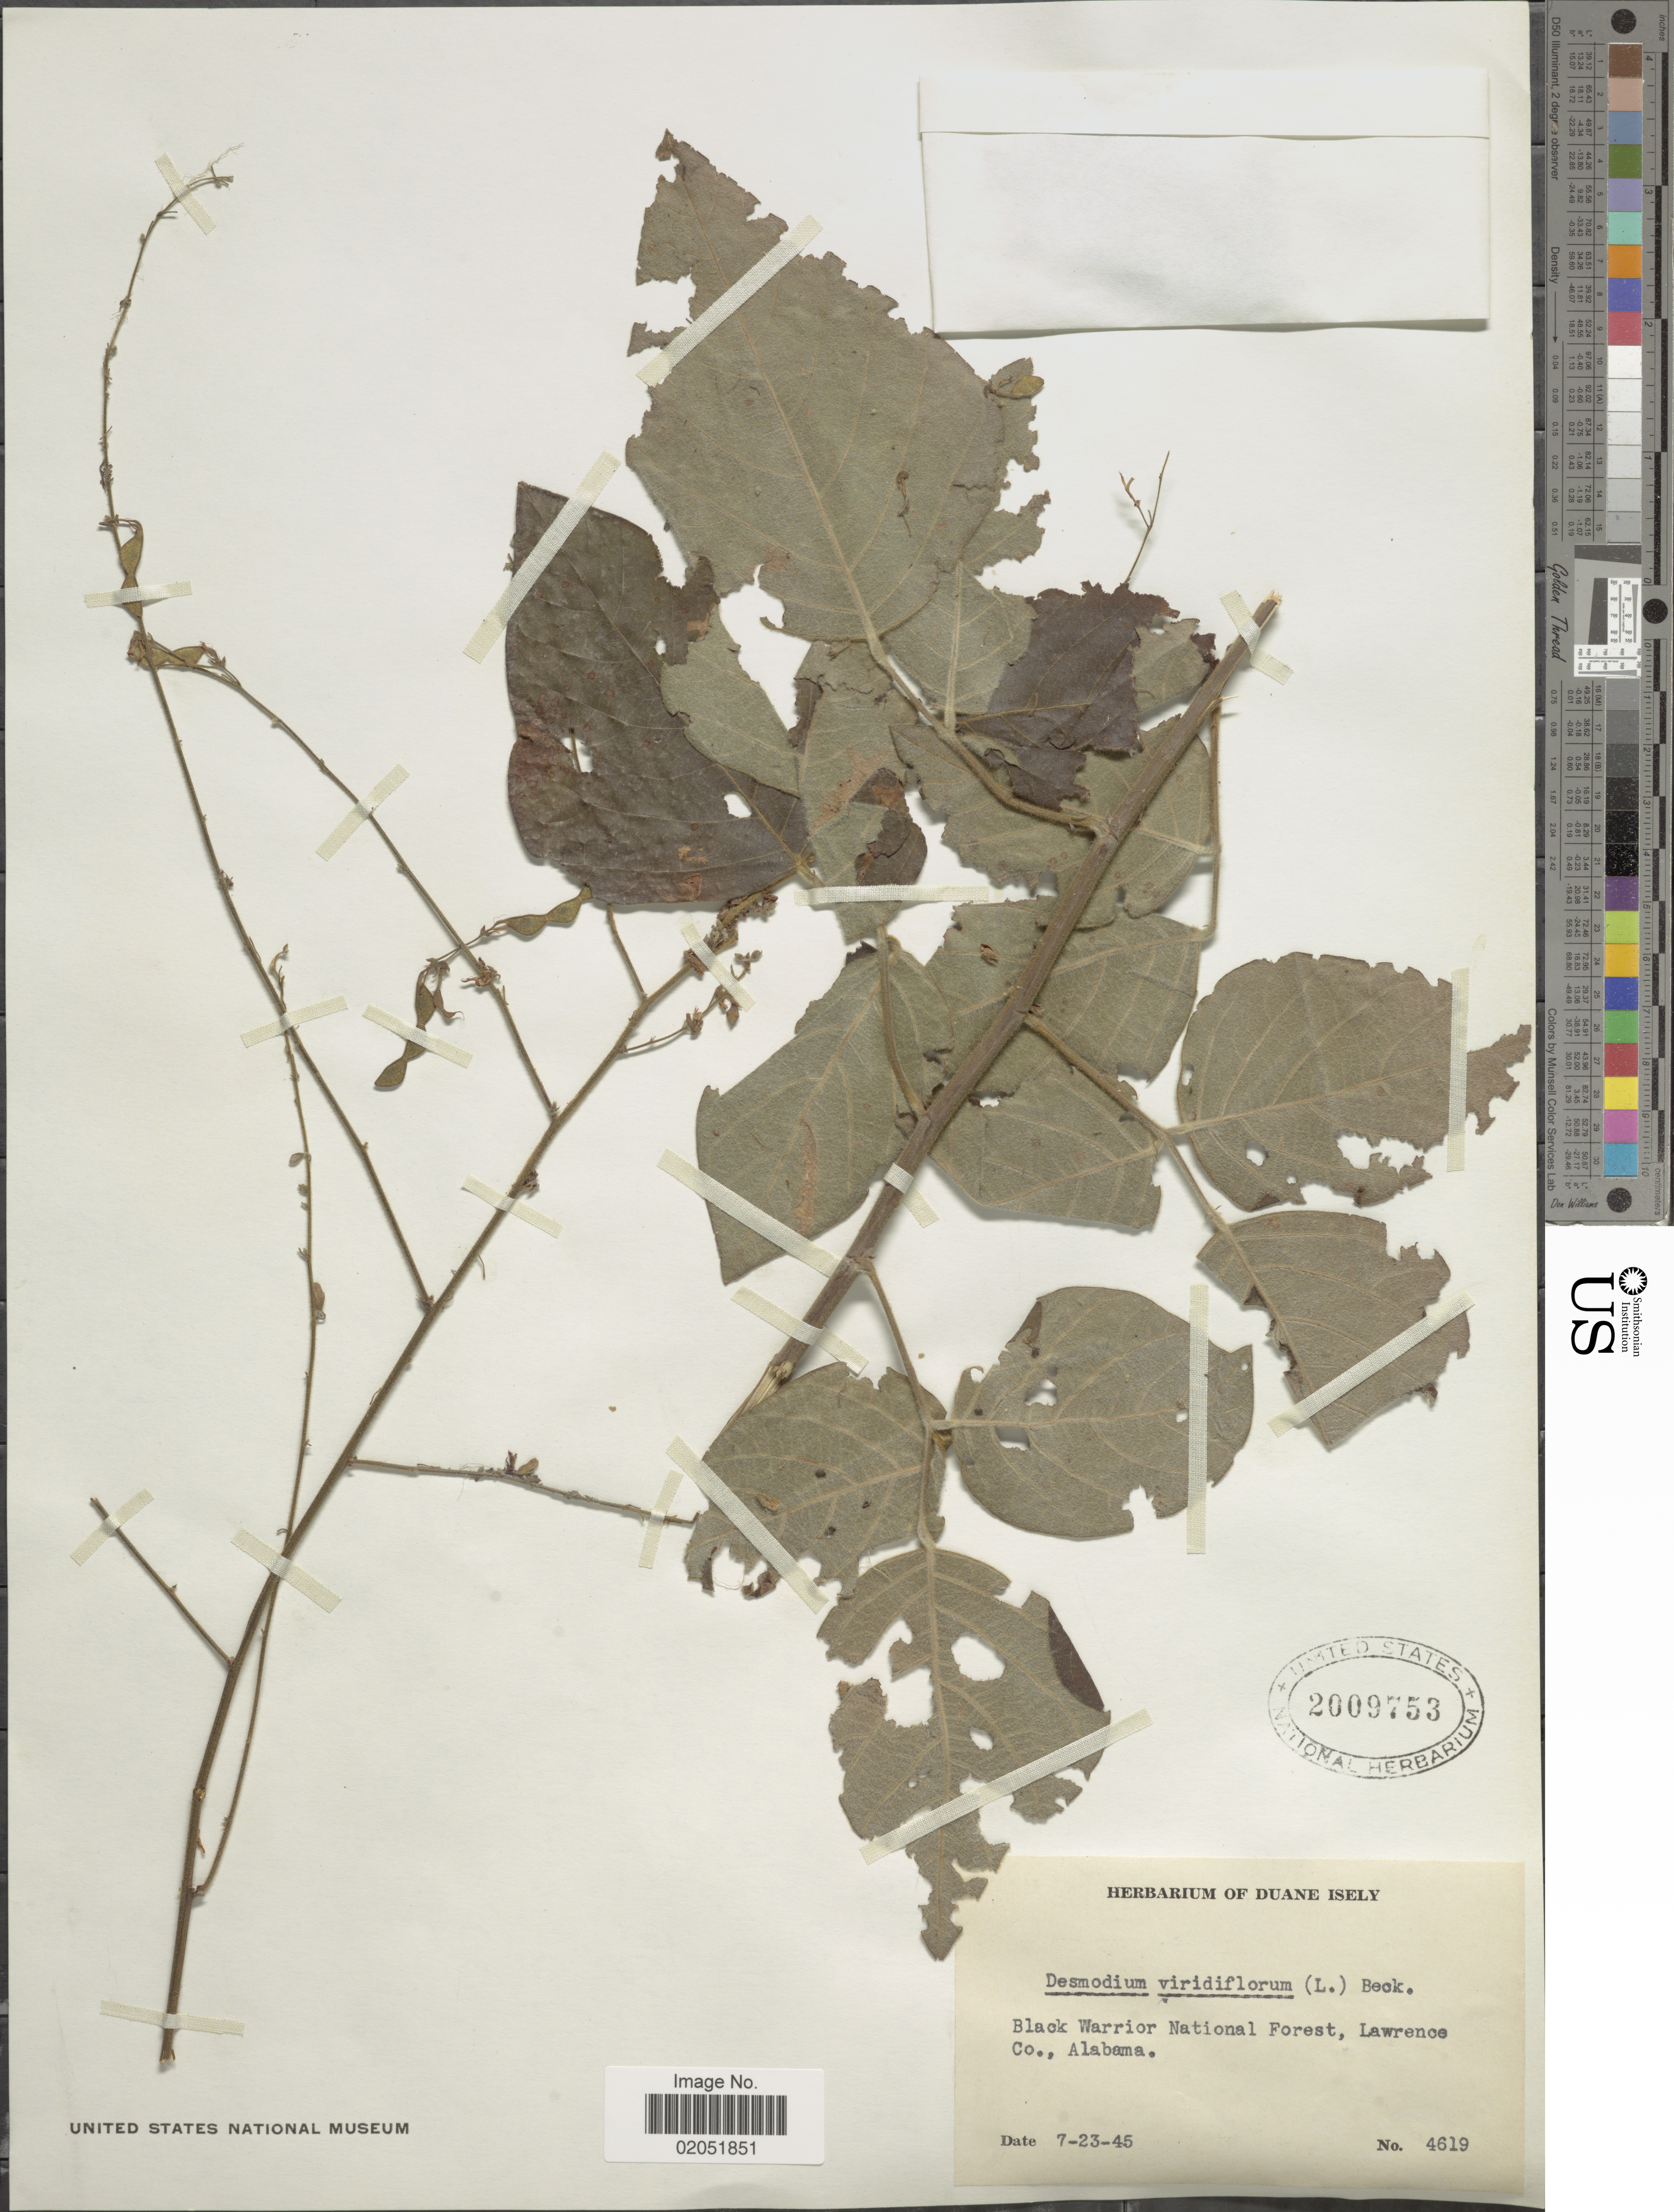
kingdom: Plantae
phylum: Tracheophyta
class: Magnoliopsida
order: Fabales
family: Fabaceae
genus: Desmodium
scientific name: Desmodium viridiflorum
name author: (L.) DC.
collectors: ex. herb. Duane Isely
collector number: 4619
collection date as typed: Transcribed d/m/y: 23/7/45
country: United States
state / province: Alabama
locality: Black Warrior national Forest, Lawrence Co., Alabama.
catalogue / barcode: US 2009753